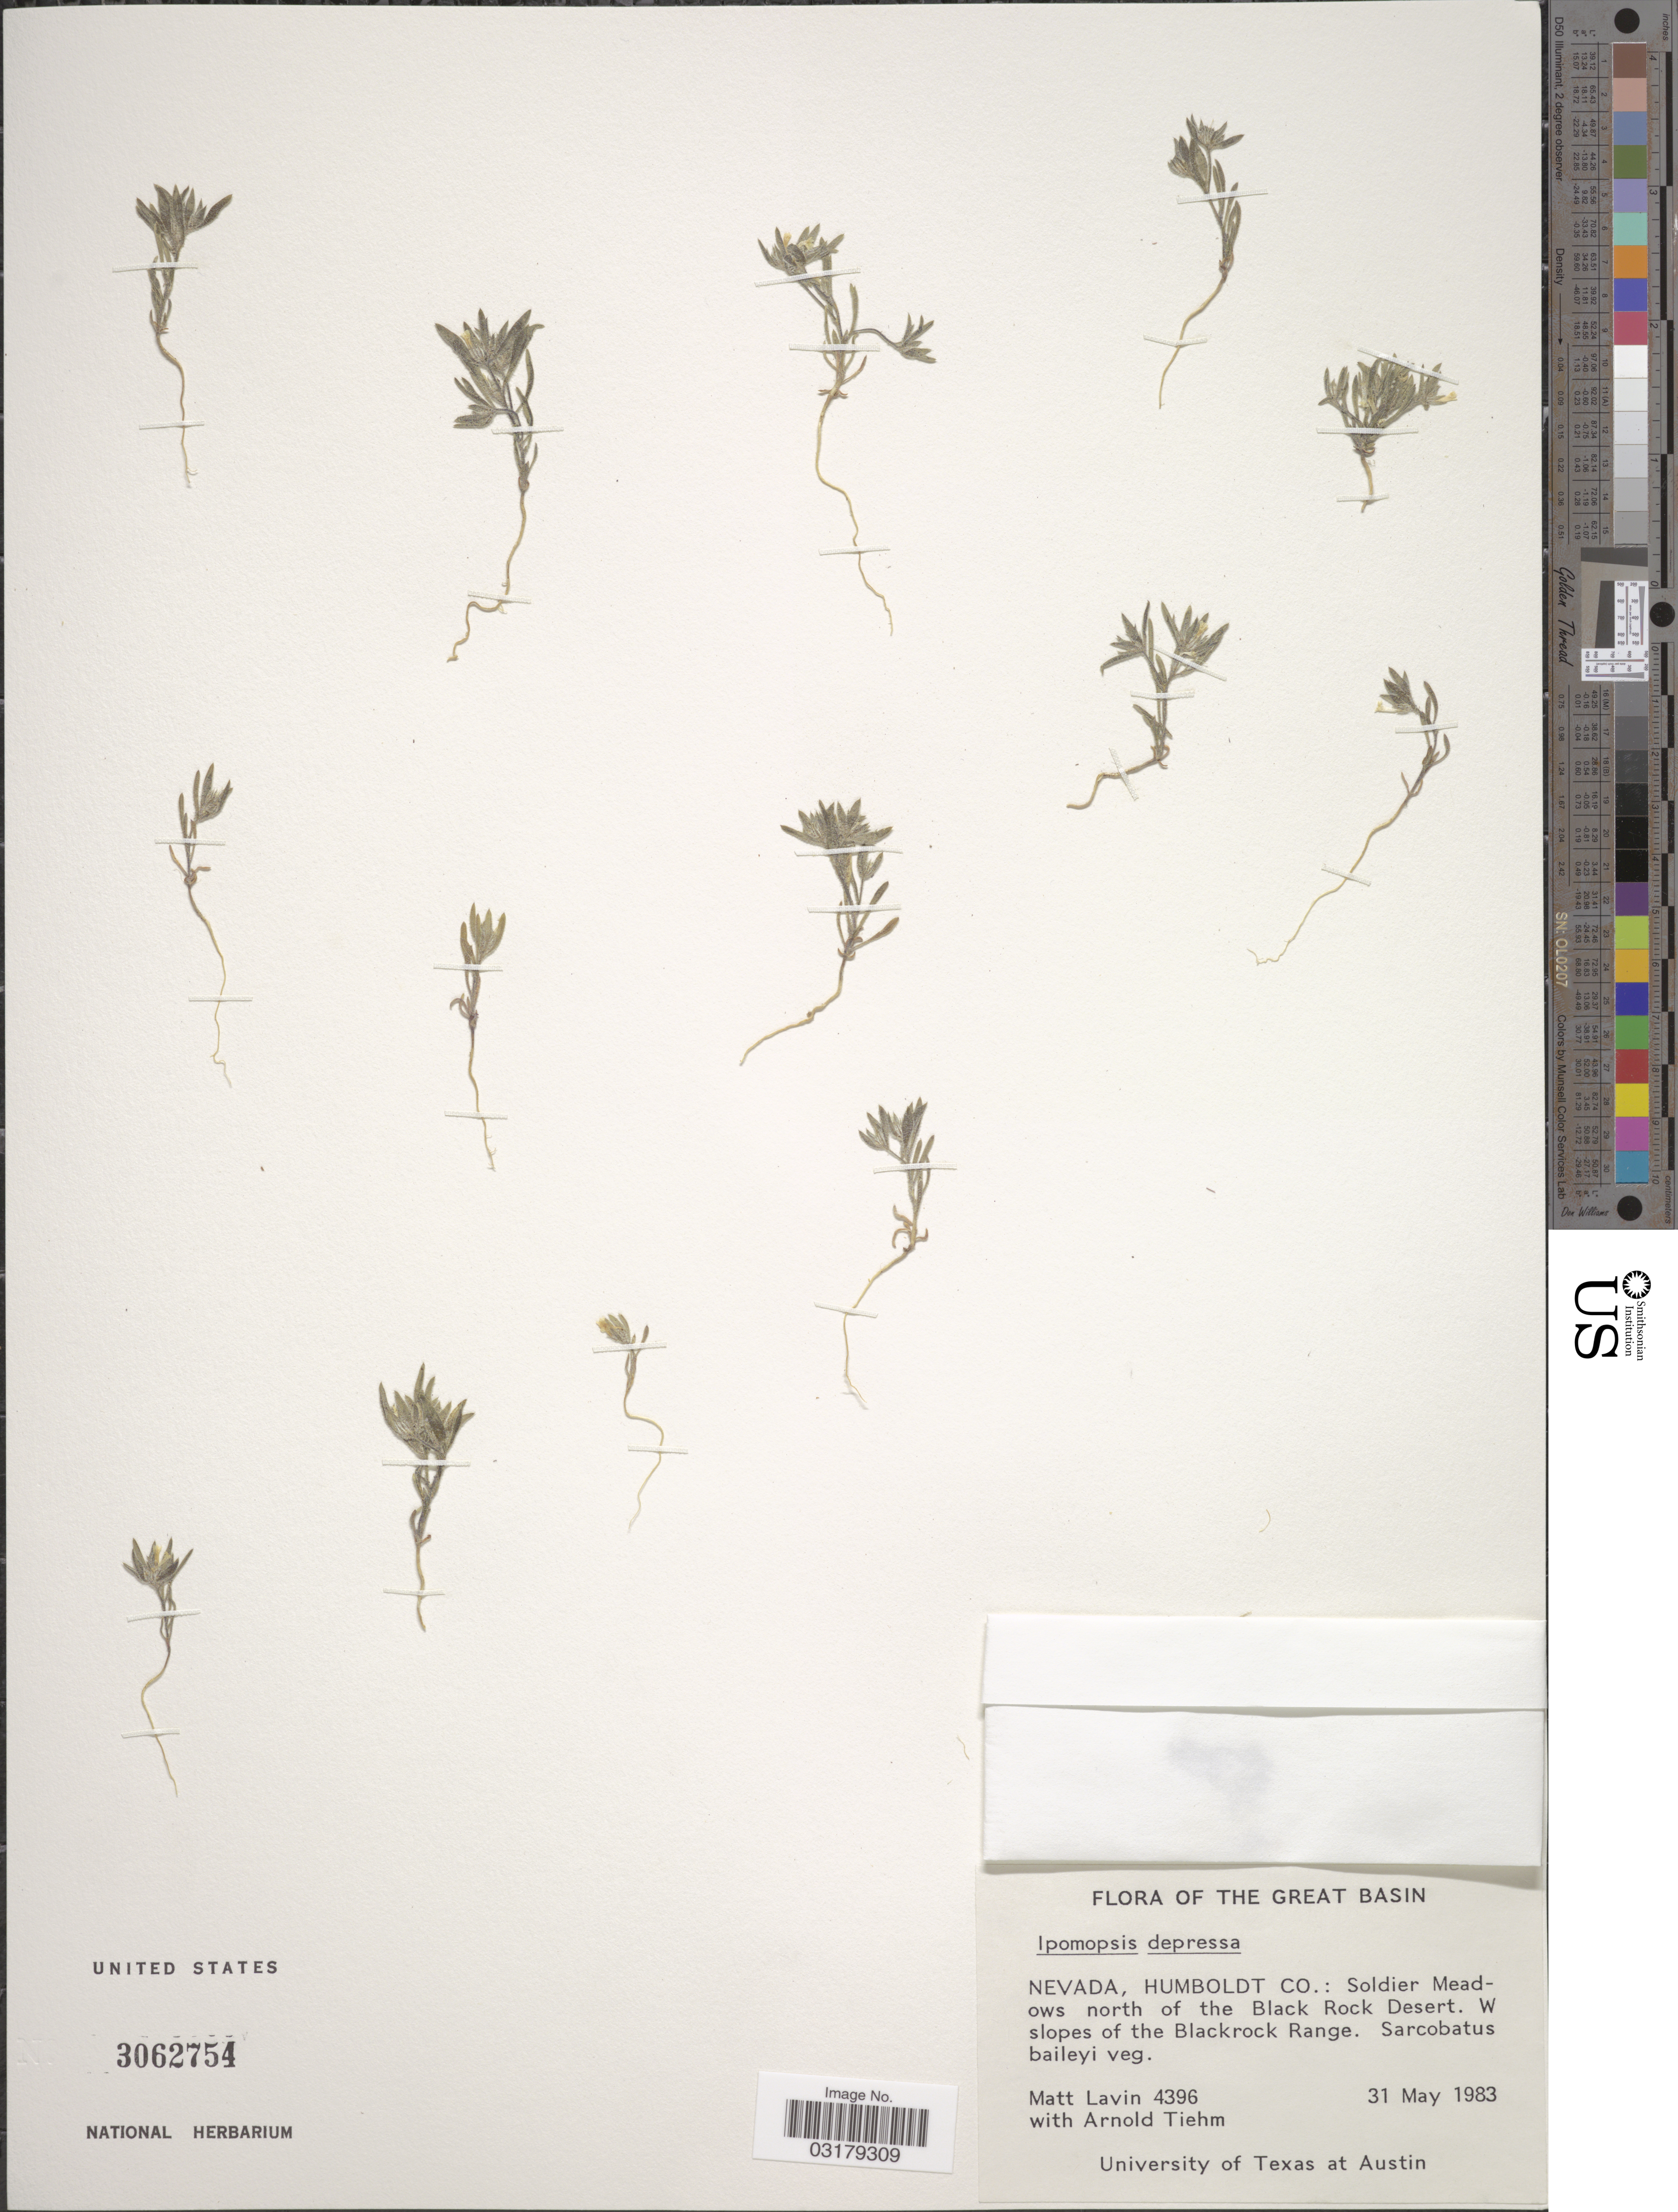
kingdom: Plantae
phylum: Tracheophyta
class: Magnoliopsida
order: Ericales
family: Polemoniaceae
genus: Ipomopsis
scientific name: Ipomopsis depressa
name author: (M.E. Jones ex A. Gray) V.E. Grant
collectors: M. Lavin & A. Tiehm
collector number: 4396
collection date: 1983-05-31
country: United States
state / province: Nevada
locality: The Great Basin. Nevada, Humboldt Co.: Soldier Meadows north of the Black Rock Desert. W slopes of the Blackrock Range.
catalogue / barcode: US 3062754